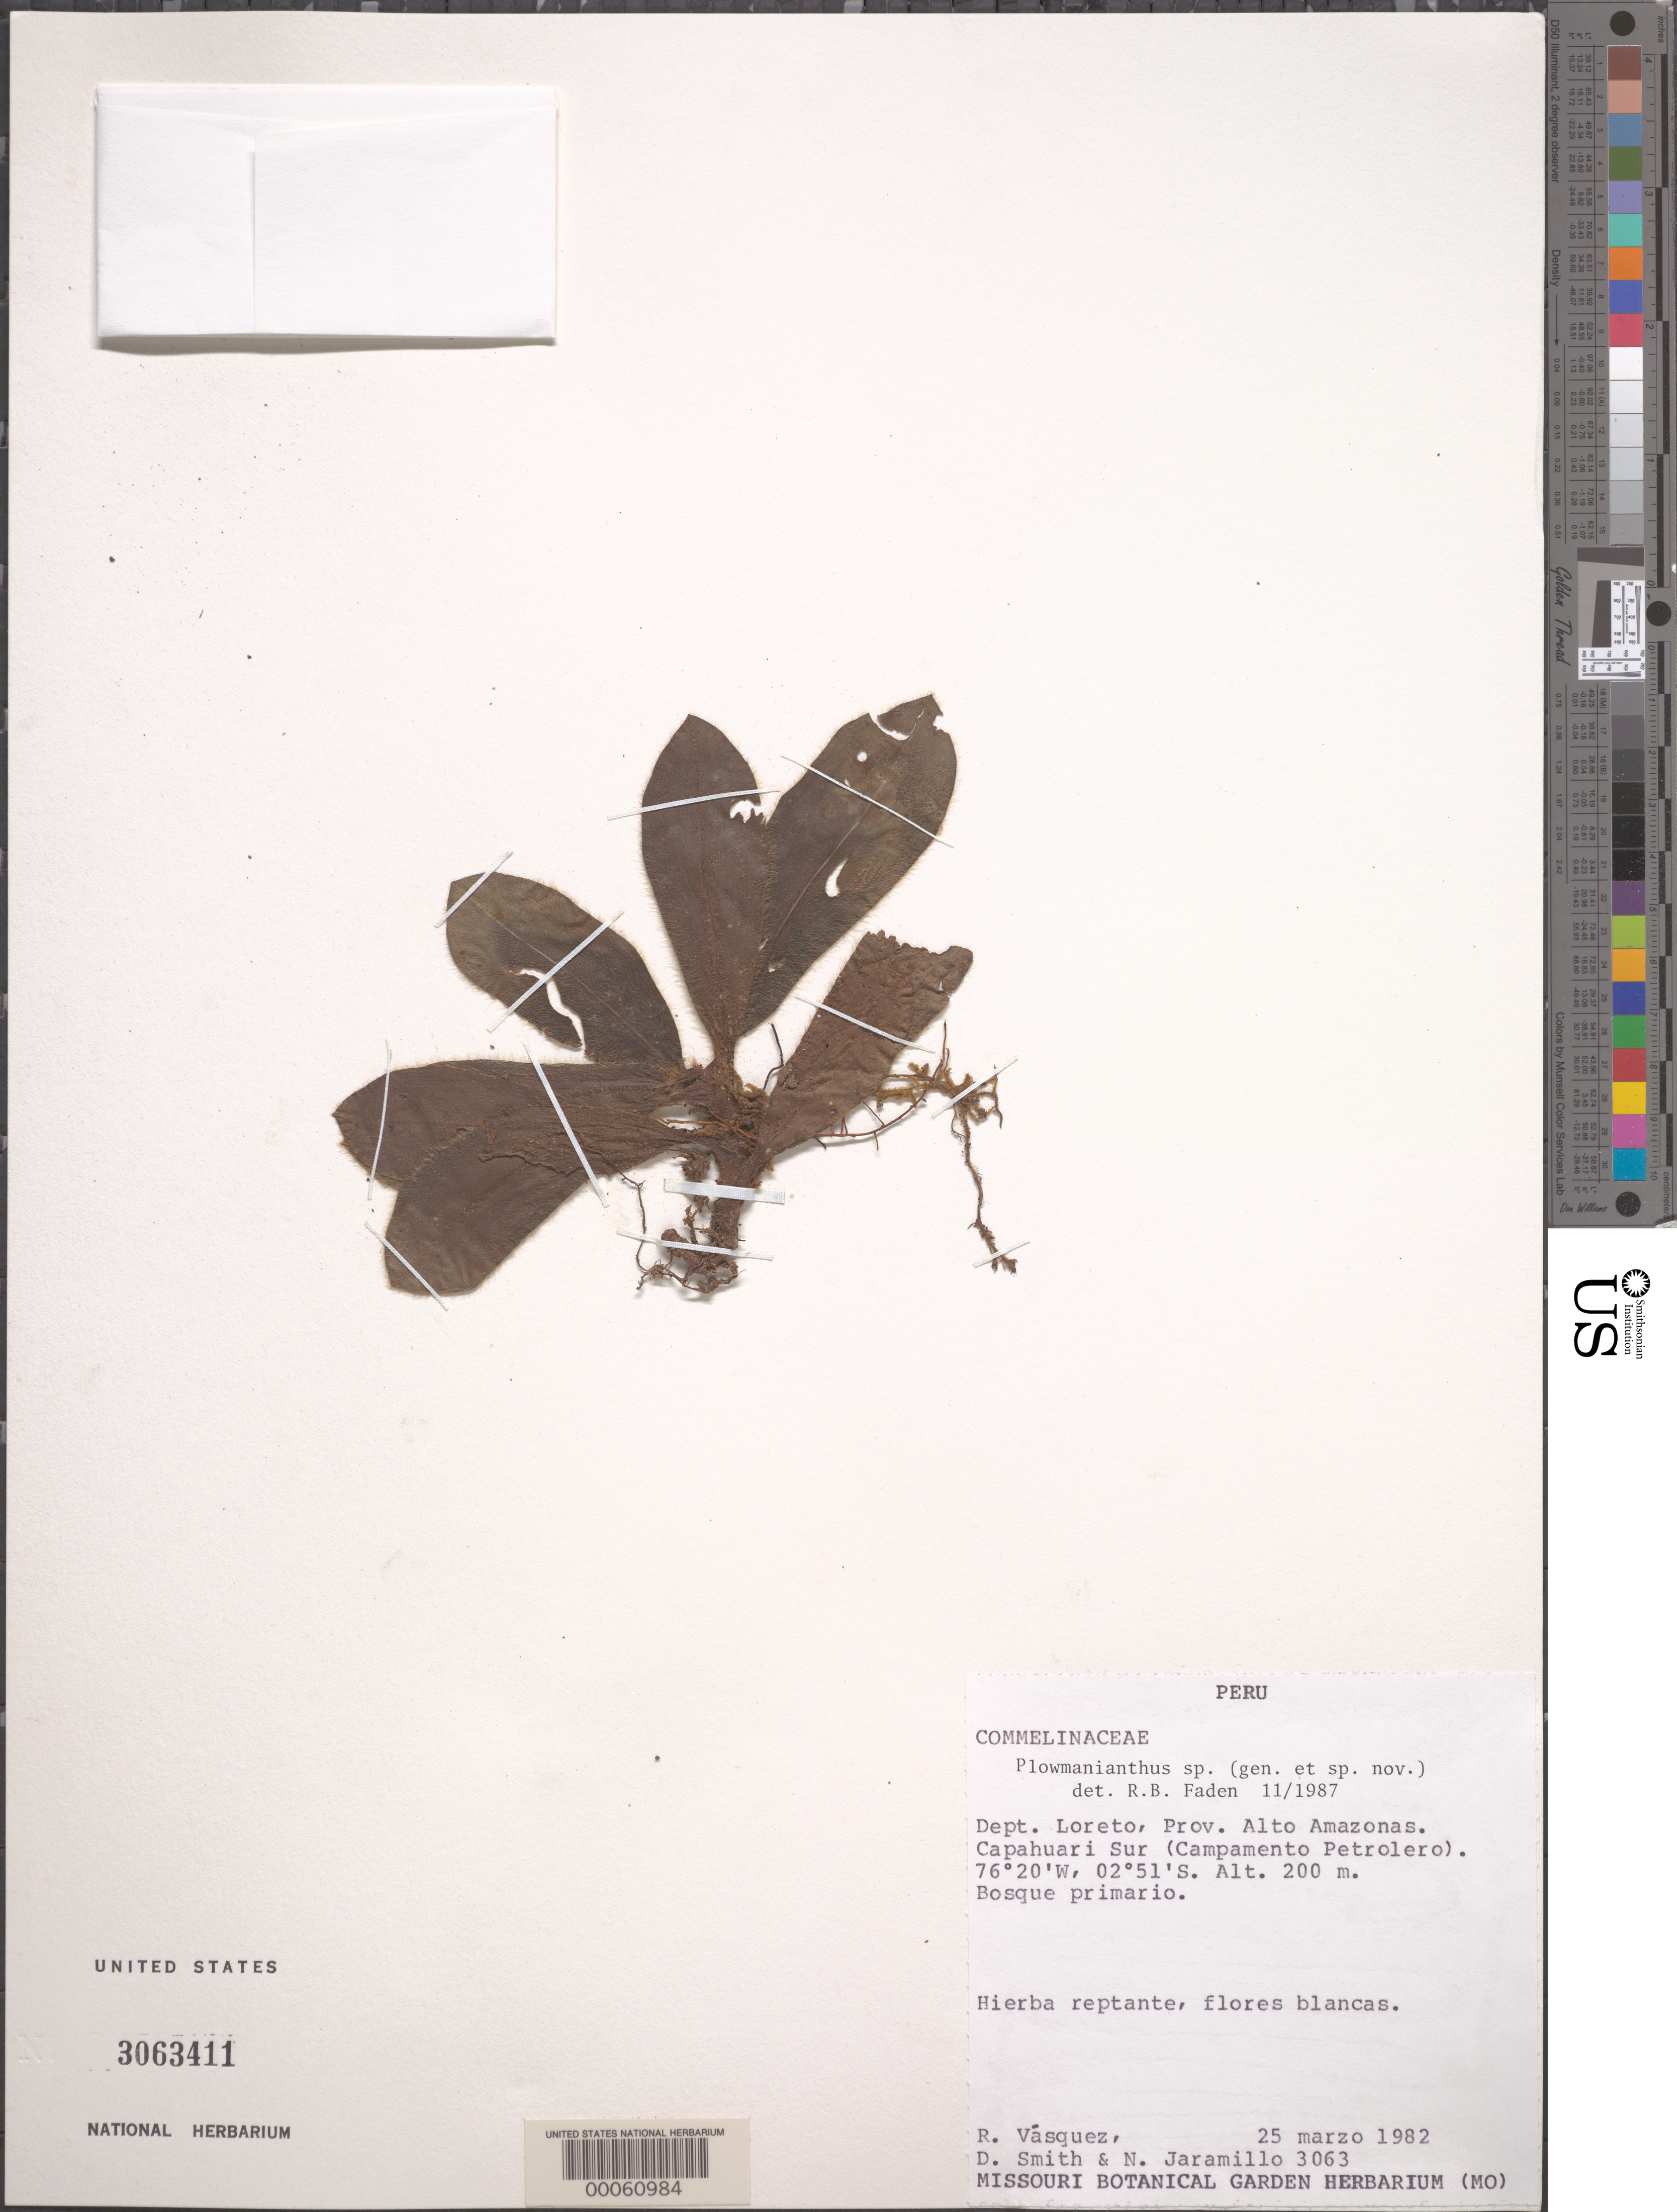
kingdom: Plantae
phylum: Tracheophyta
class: Liliopsida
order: Commelinales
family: Commelinaceae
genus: Plowmanianthus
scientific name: Plowmanianthus sp.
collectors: R. Vasquez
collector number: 3063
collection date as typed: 25 Mar 1982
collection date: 1982-03-25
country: Peru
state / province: Loreto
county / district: Alto Amazonas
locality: Capahuari sur (Campamento Petrolero)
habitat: Primary forest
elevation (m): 200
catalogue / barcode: US 3063411